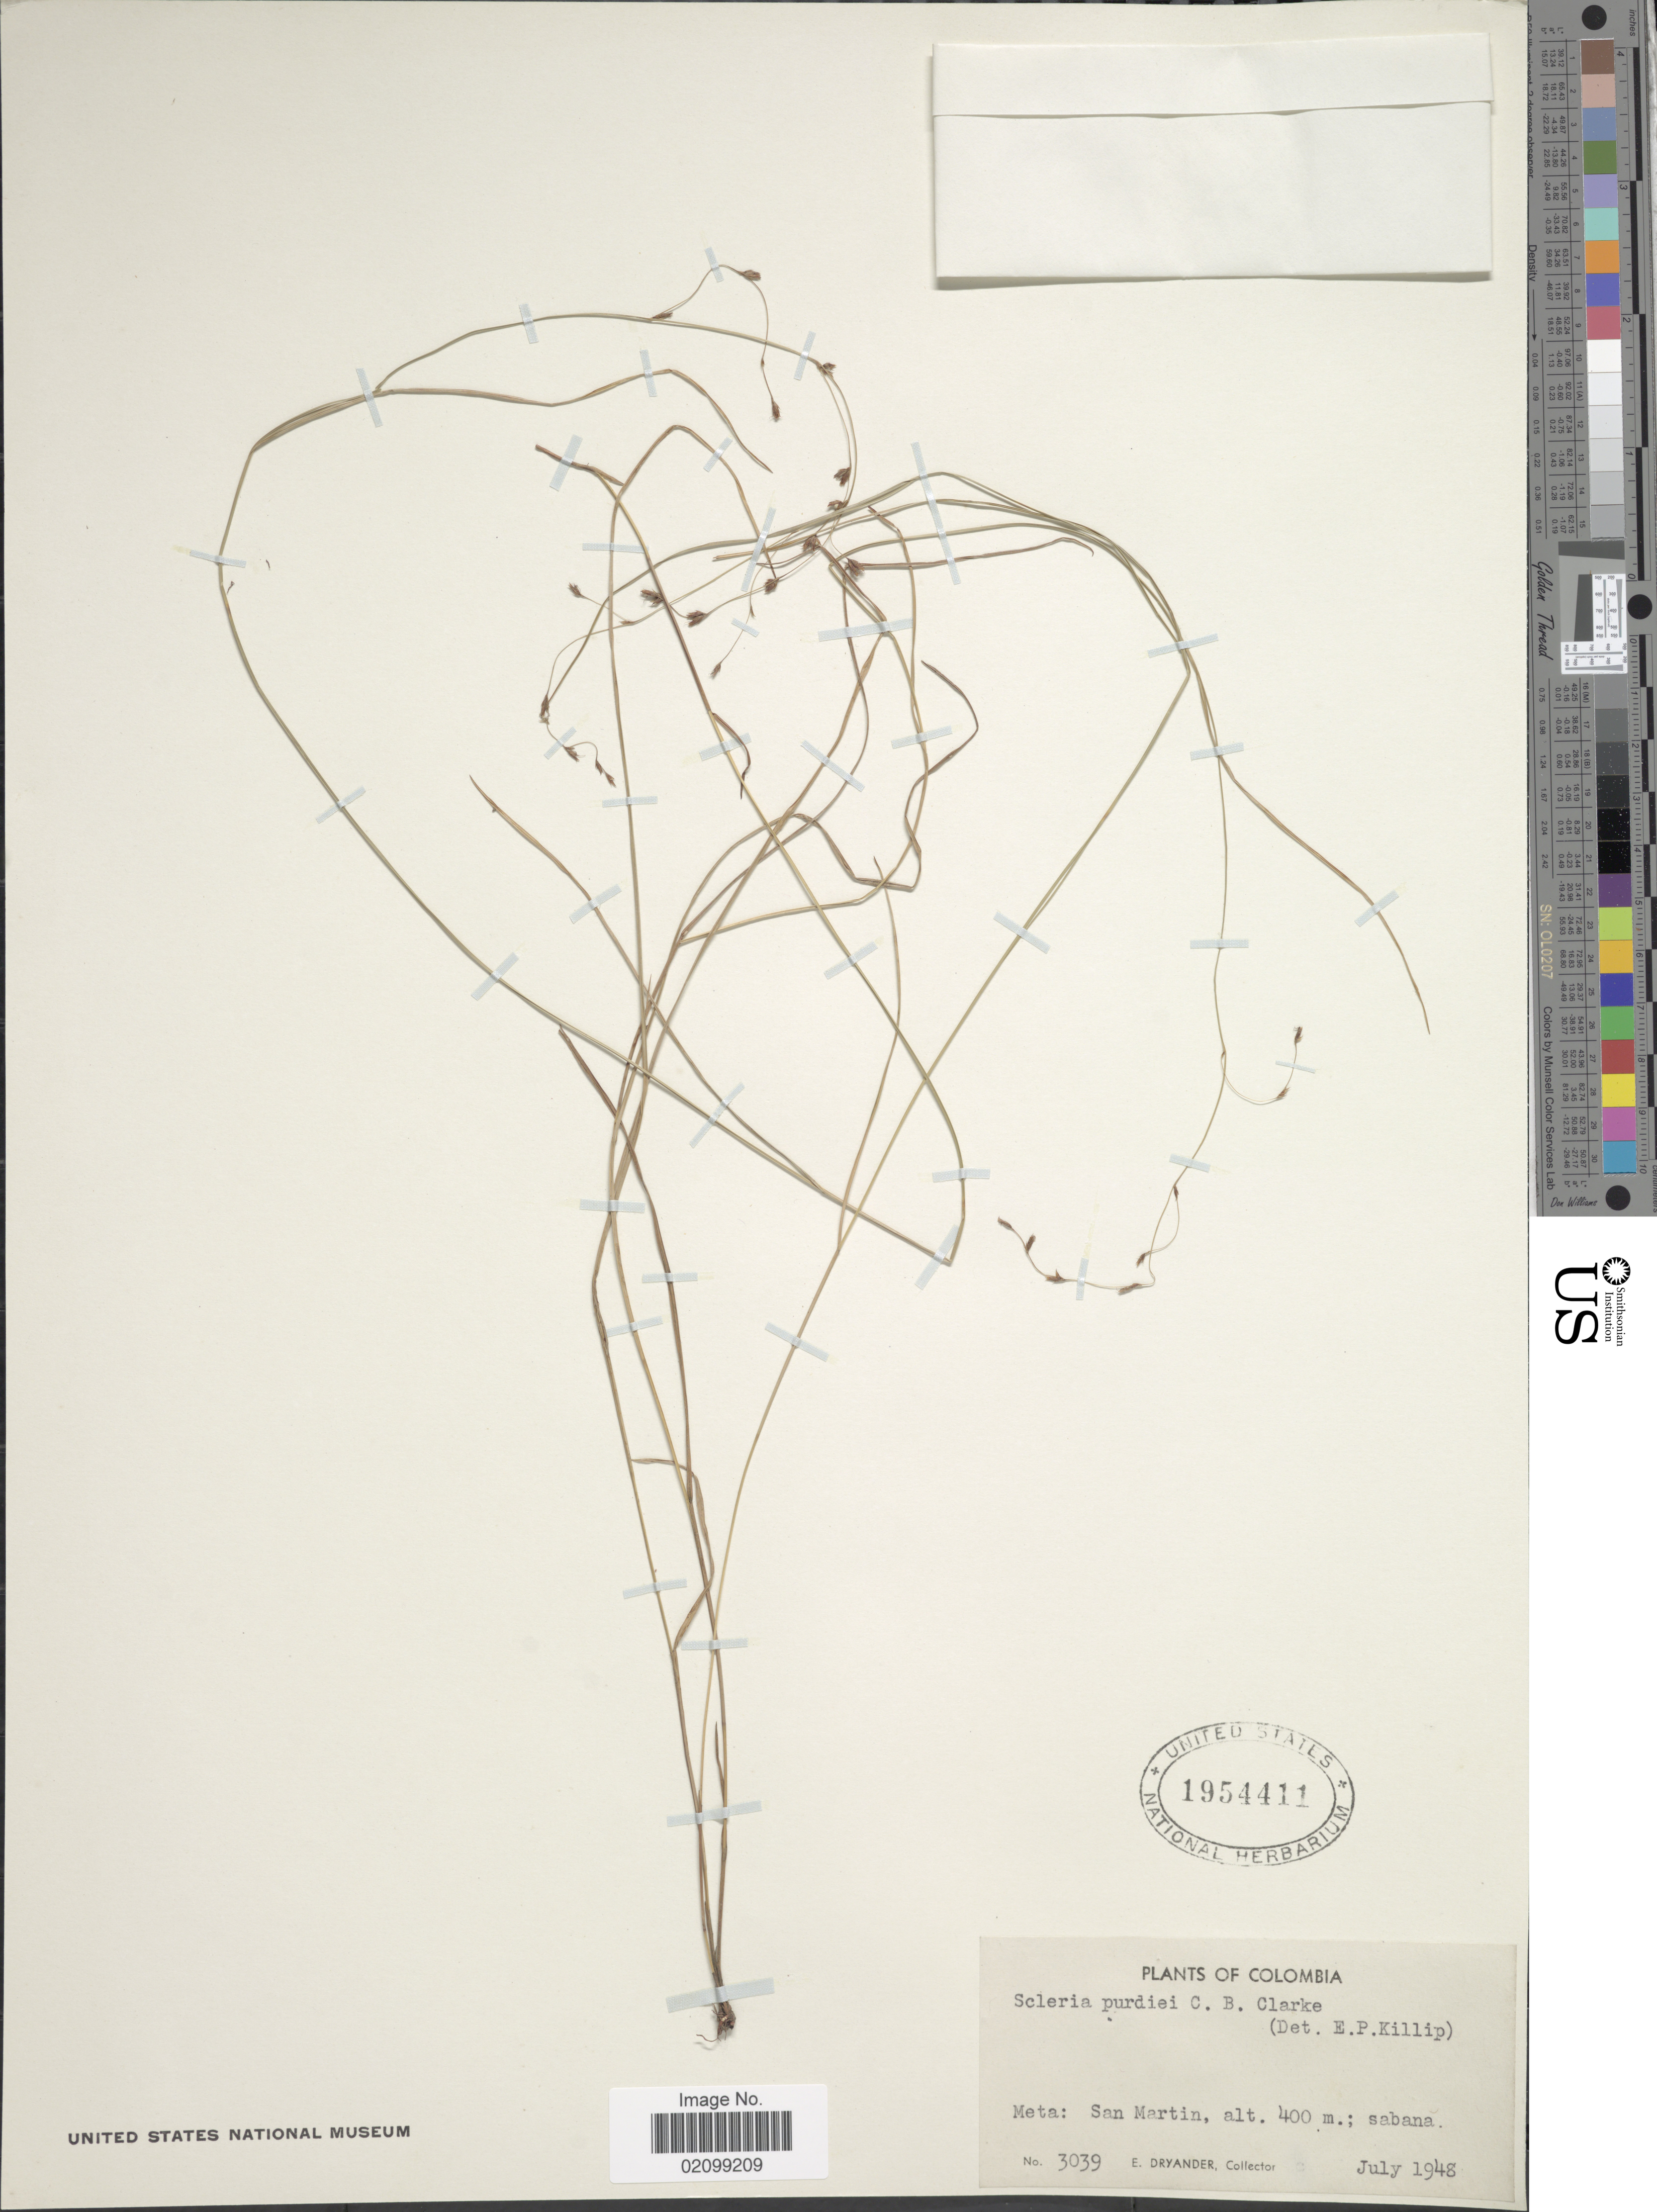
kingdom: Plantae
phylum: Tracheophyta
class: Liliopsida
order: Poales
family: Cyperaceae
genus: Scleria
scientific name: Scleria purdiei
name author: C.B. Clarke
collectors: E. Dryander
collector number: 3039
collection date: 1948-07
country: Colombia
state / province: Meta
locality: Meta: San Martin.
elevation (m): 400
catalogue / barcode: US 1954411